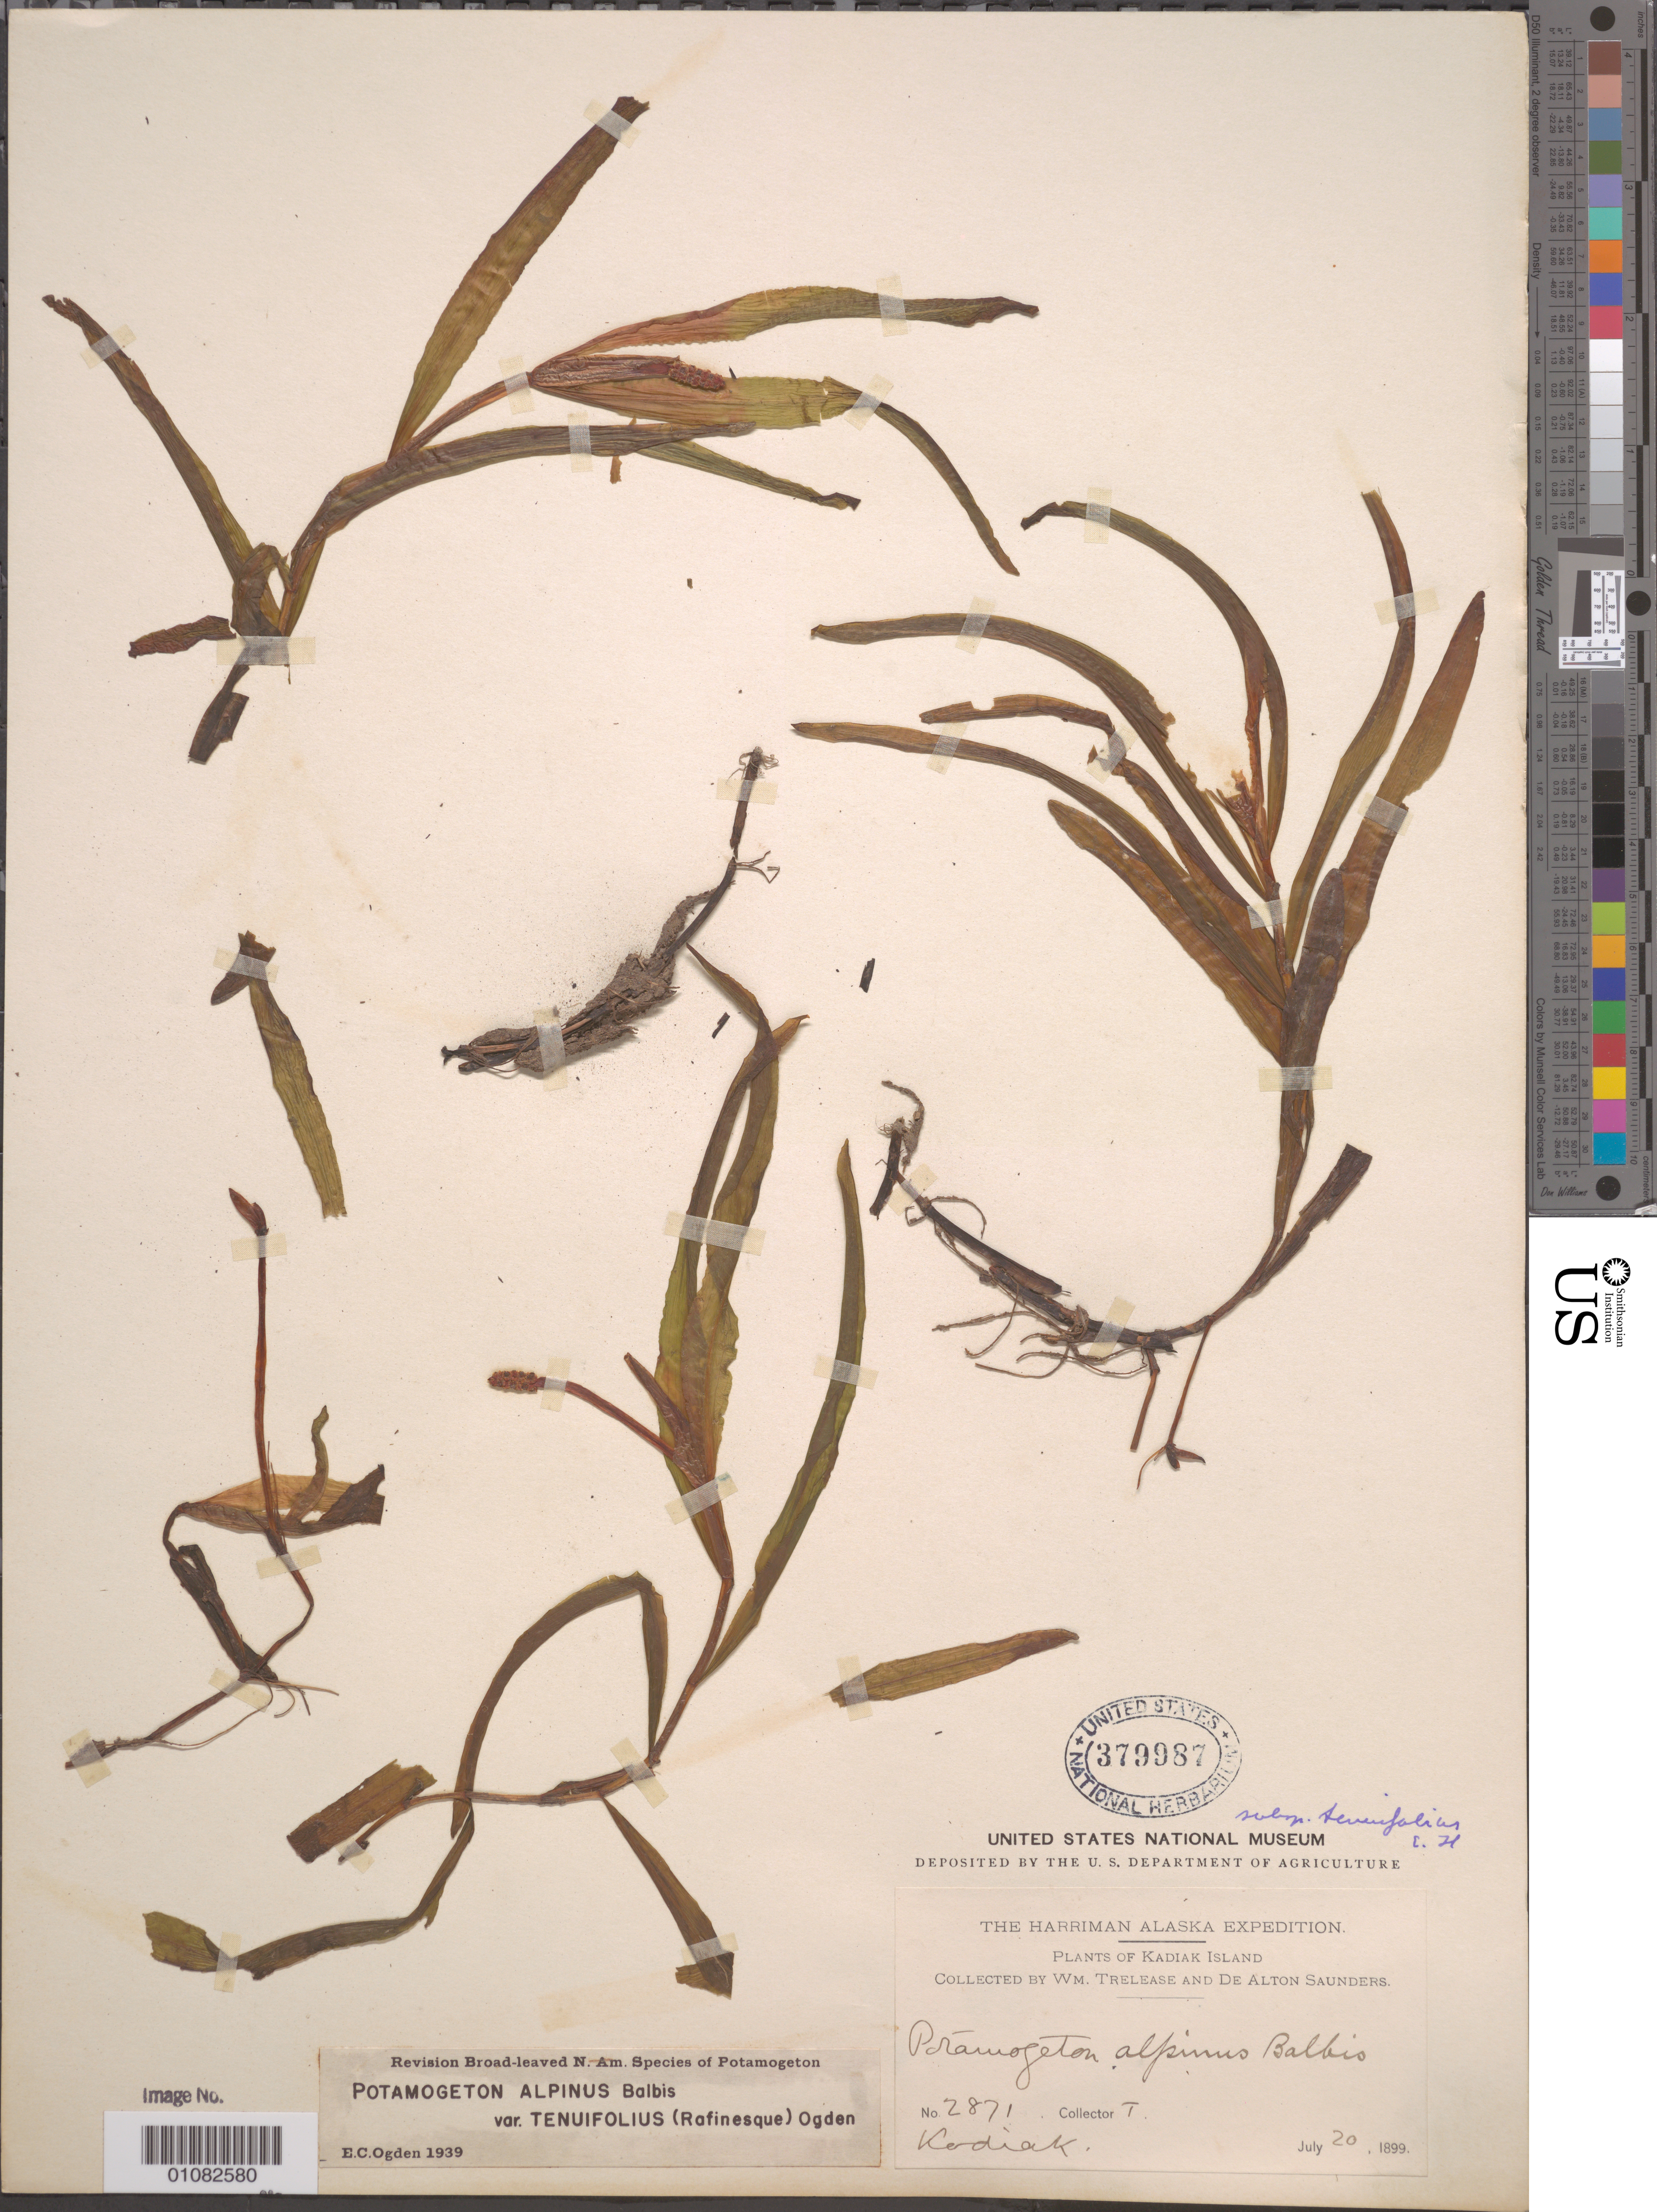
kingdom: Plantae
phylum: Tracheophyta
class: Liliopsida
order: Alismatales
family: Potamogetonaceae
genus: Potamogeton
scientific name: Potamogeton alpinus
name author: Balb.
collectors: W. Trelease & D. Saunders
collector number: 2871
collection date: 1899-07-20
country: United States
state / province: Alaska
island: Kadiak Island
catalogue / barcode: US 379987